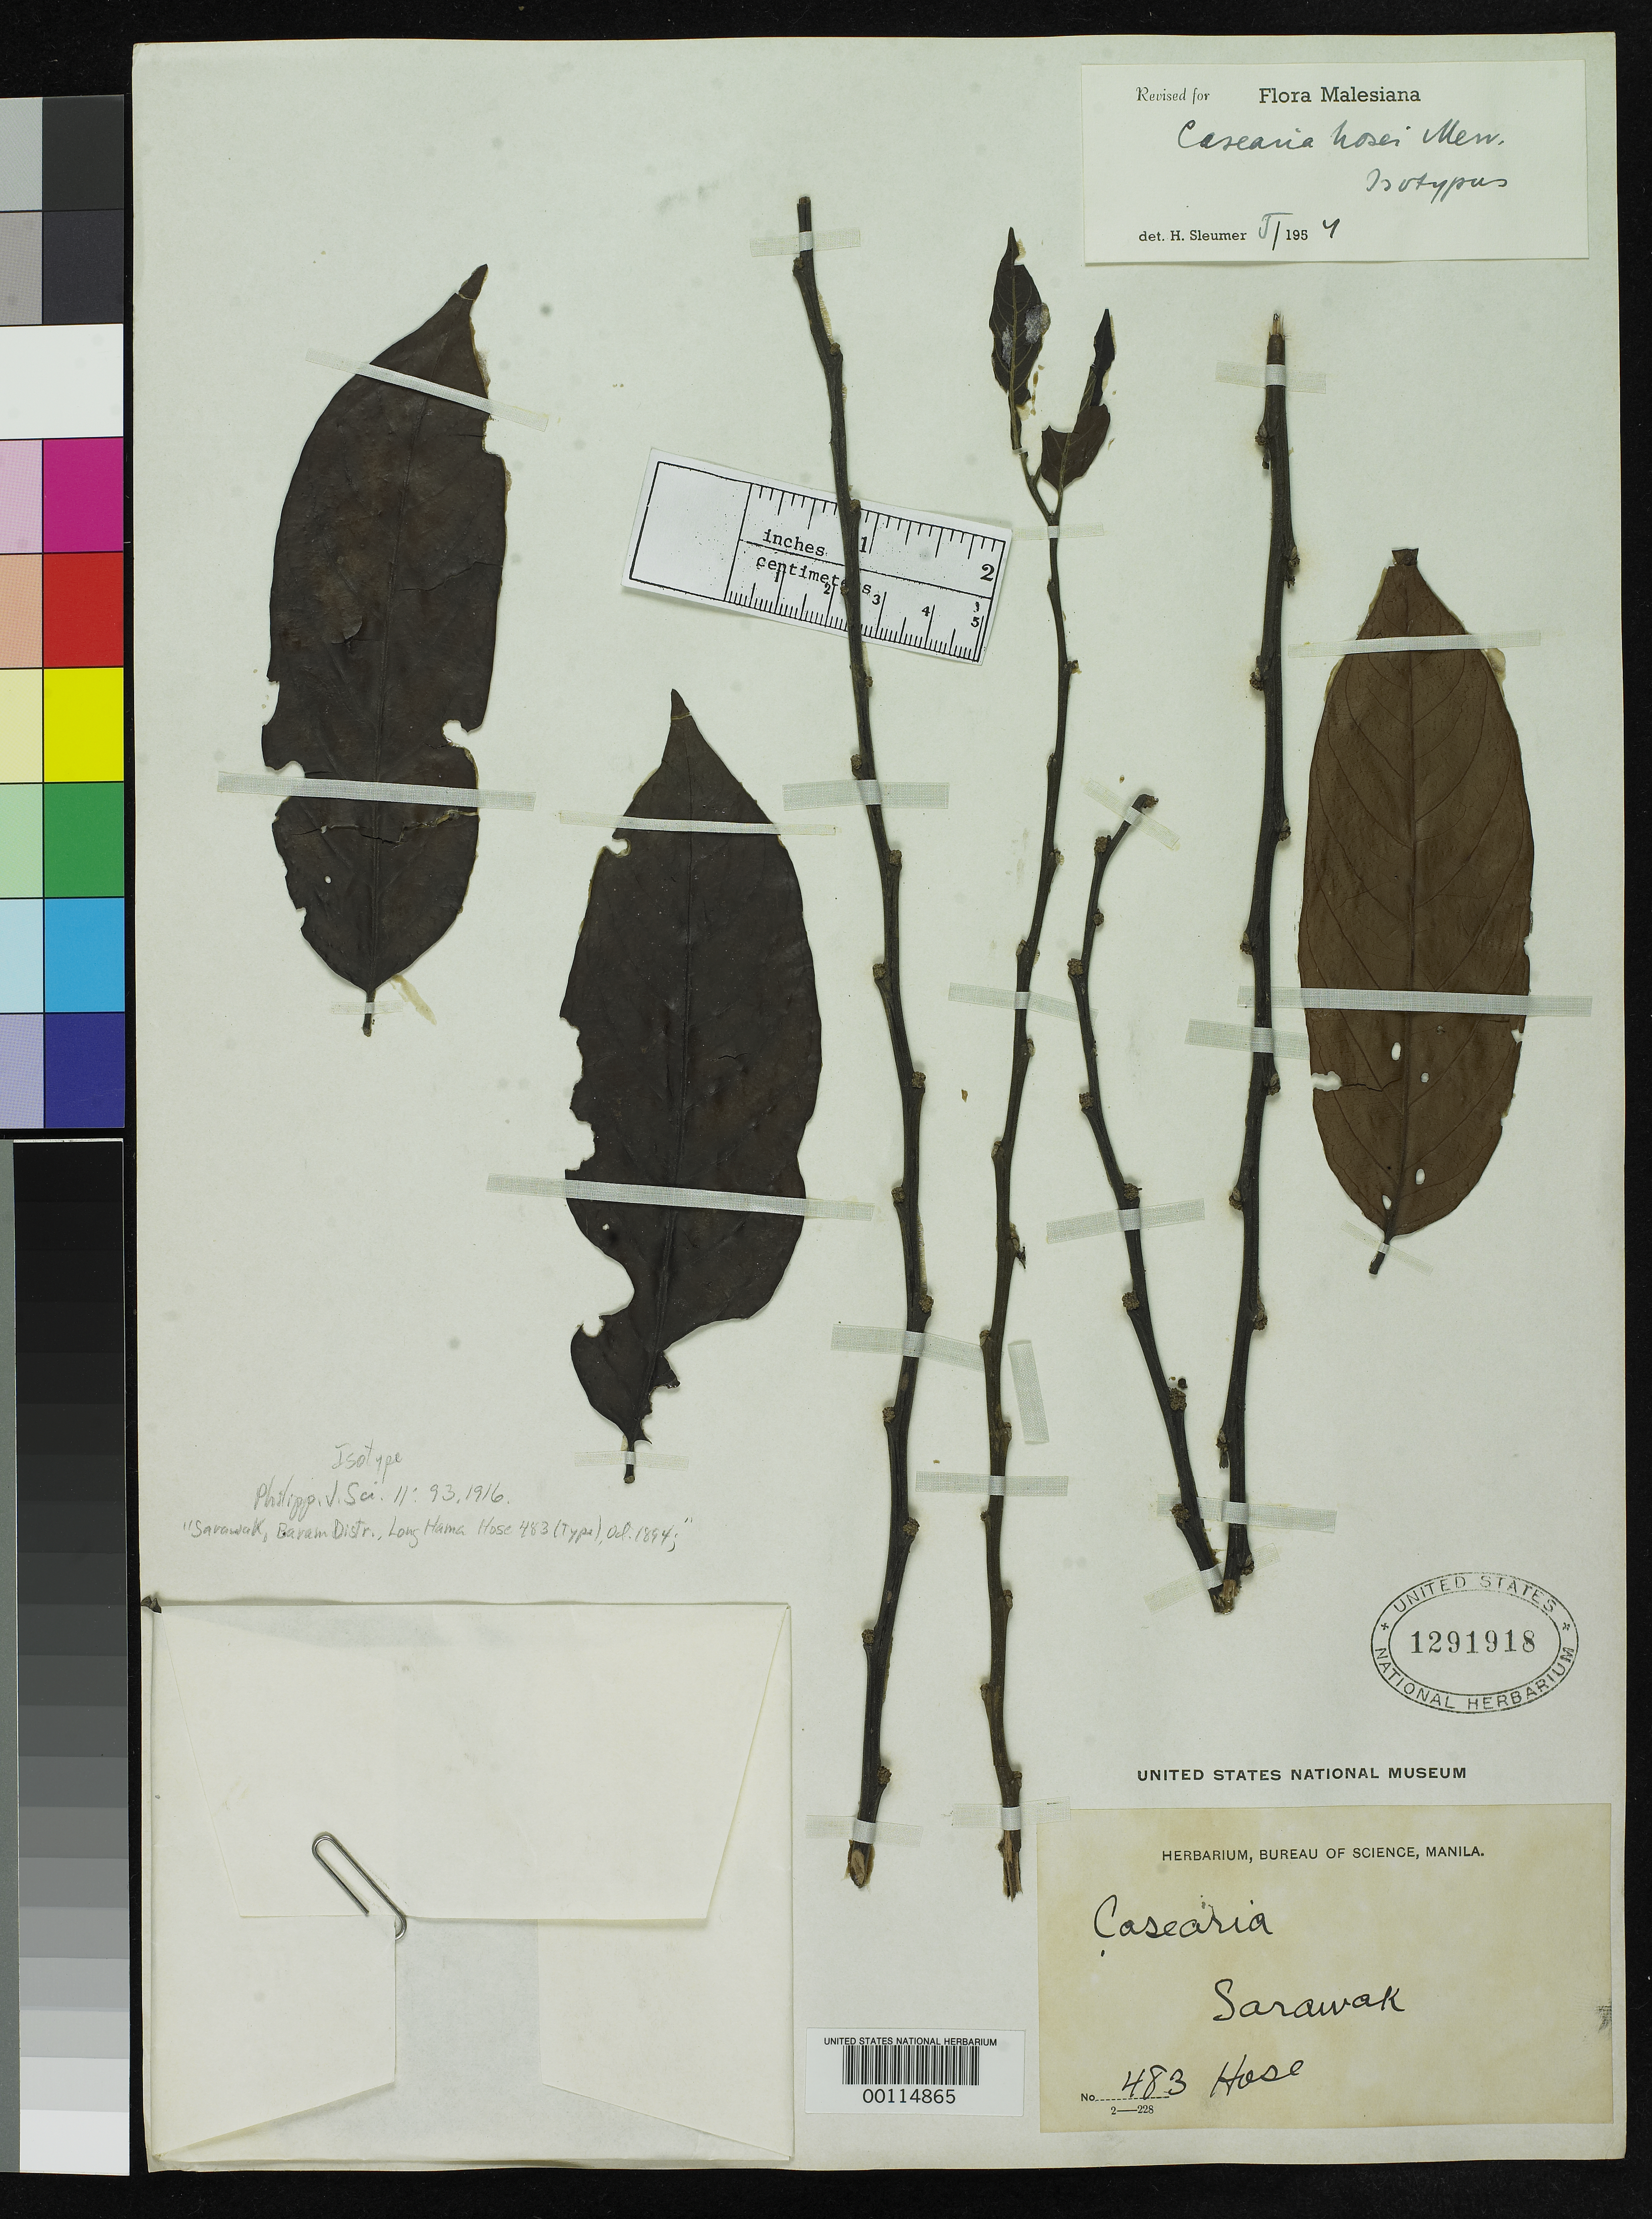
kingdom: Plantae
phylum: Tracheophyta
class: Magnoliopsida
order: Malpighiales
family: Salicaceae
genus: Casearia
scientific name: Casearia hosei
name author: Merr.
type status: Isotype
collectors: C. Hose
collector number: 483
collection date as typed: Oct 1894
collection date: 1894-10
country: Malaysia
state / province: Sarawak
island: Borneo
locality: Long Hama.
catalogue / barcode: US 1291918